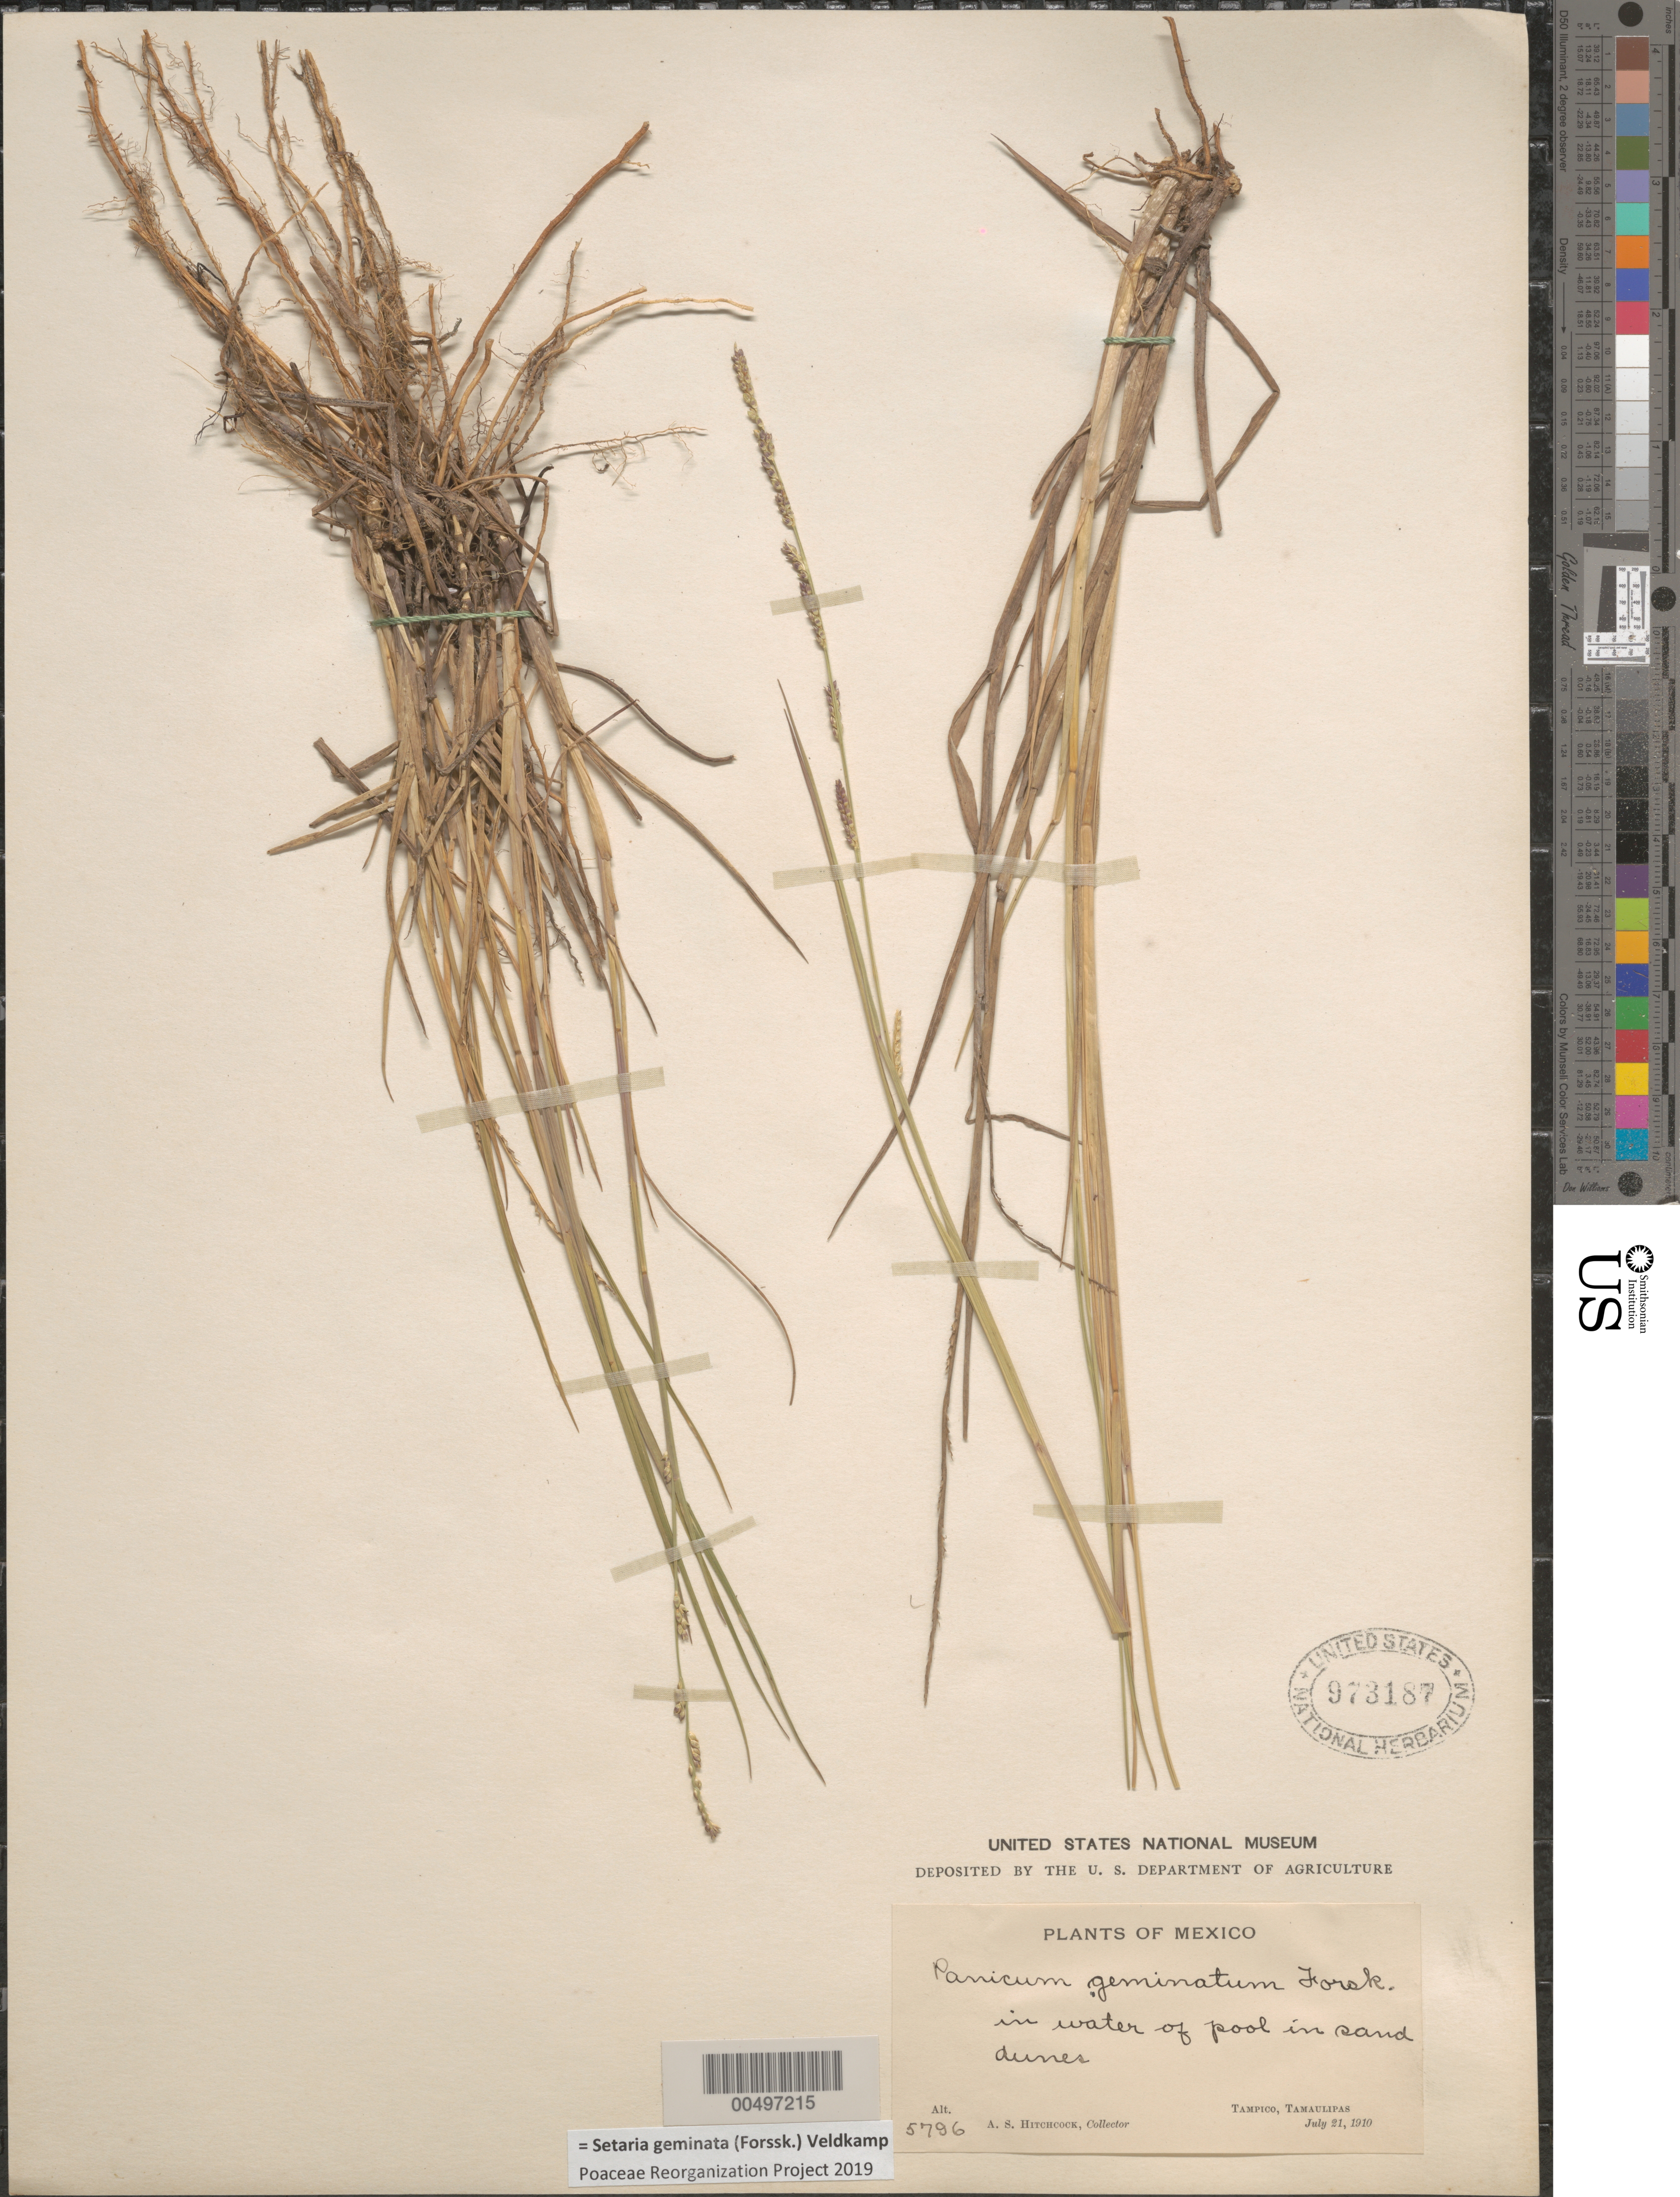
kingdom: Plantae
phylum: Tracheophyta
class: Liliopsida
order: Poales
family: Poaceae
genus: Setaria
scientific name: Setaria geminata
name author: (Forssk.) Veldkamp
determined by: Poaceae Reorganization Project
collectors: A. S. Hitchcock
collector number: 5796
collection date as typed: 21 Jul 1910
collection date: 1910-07-21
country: Mexico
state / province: Tamaulipas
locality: Tampico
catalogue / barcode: US 973187